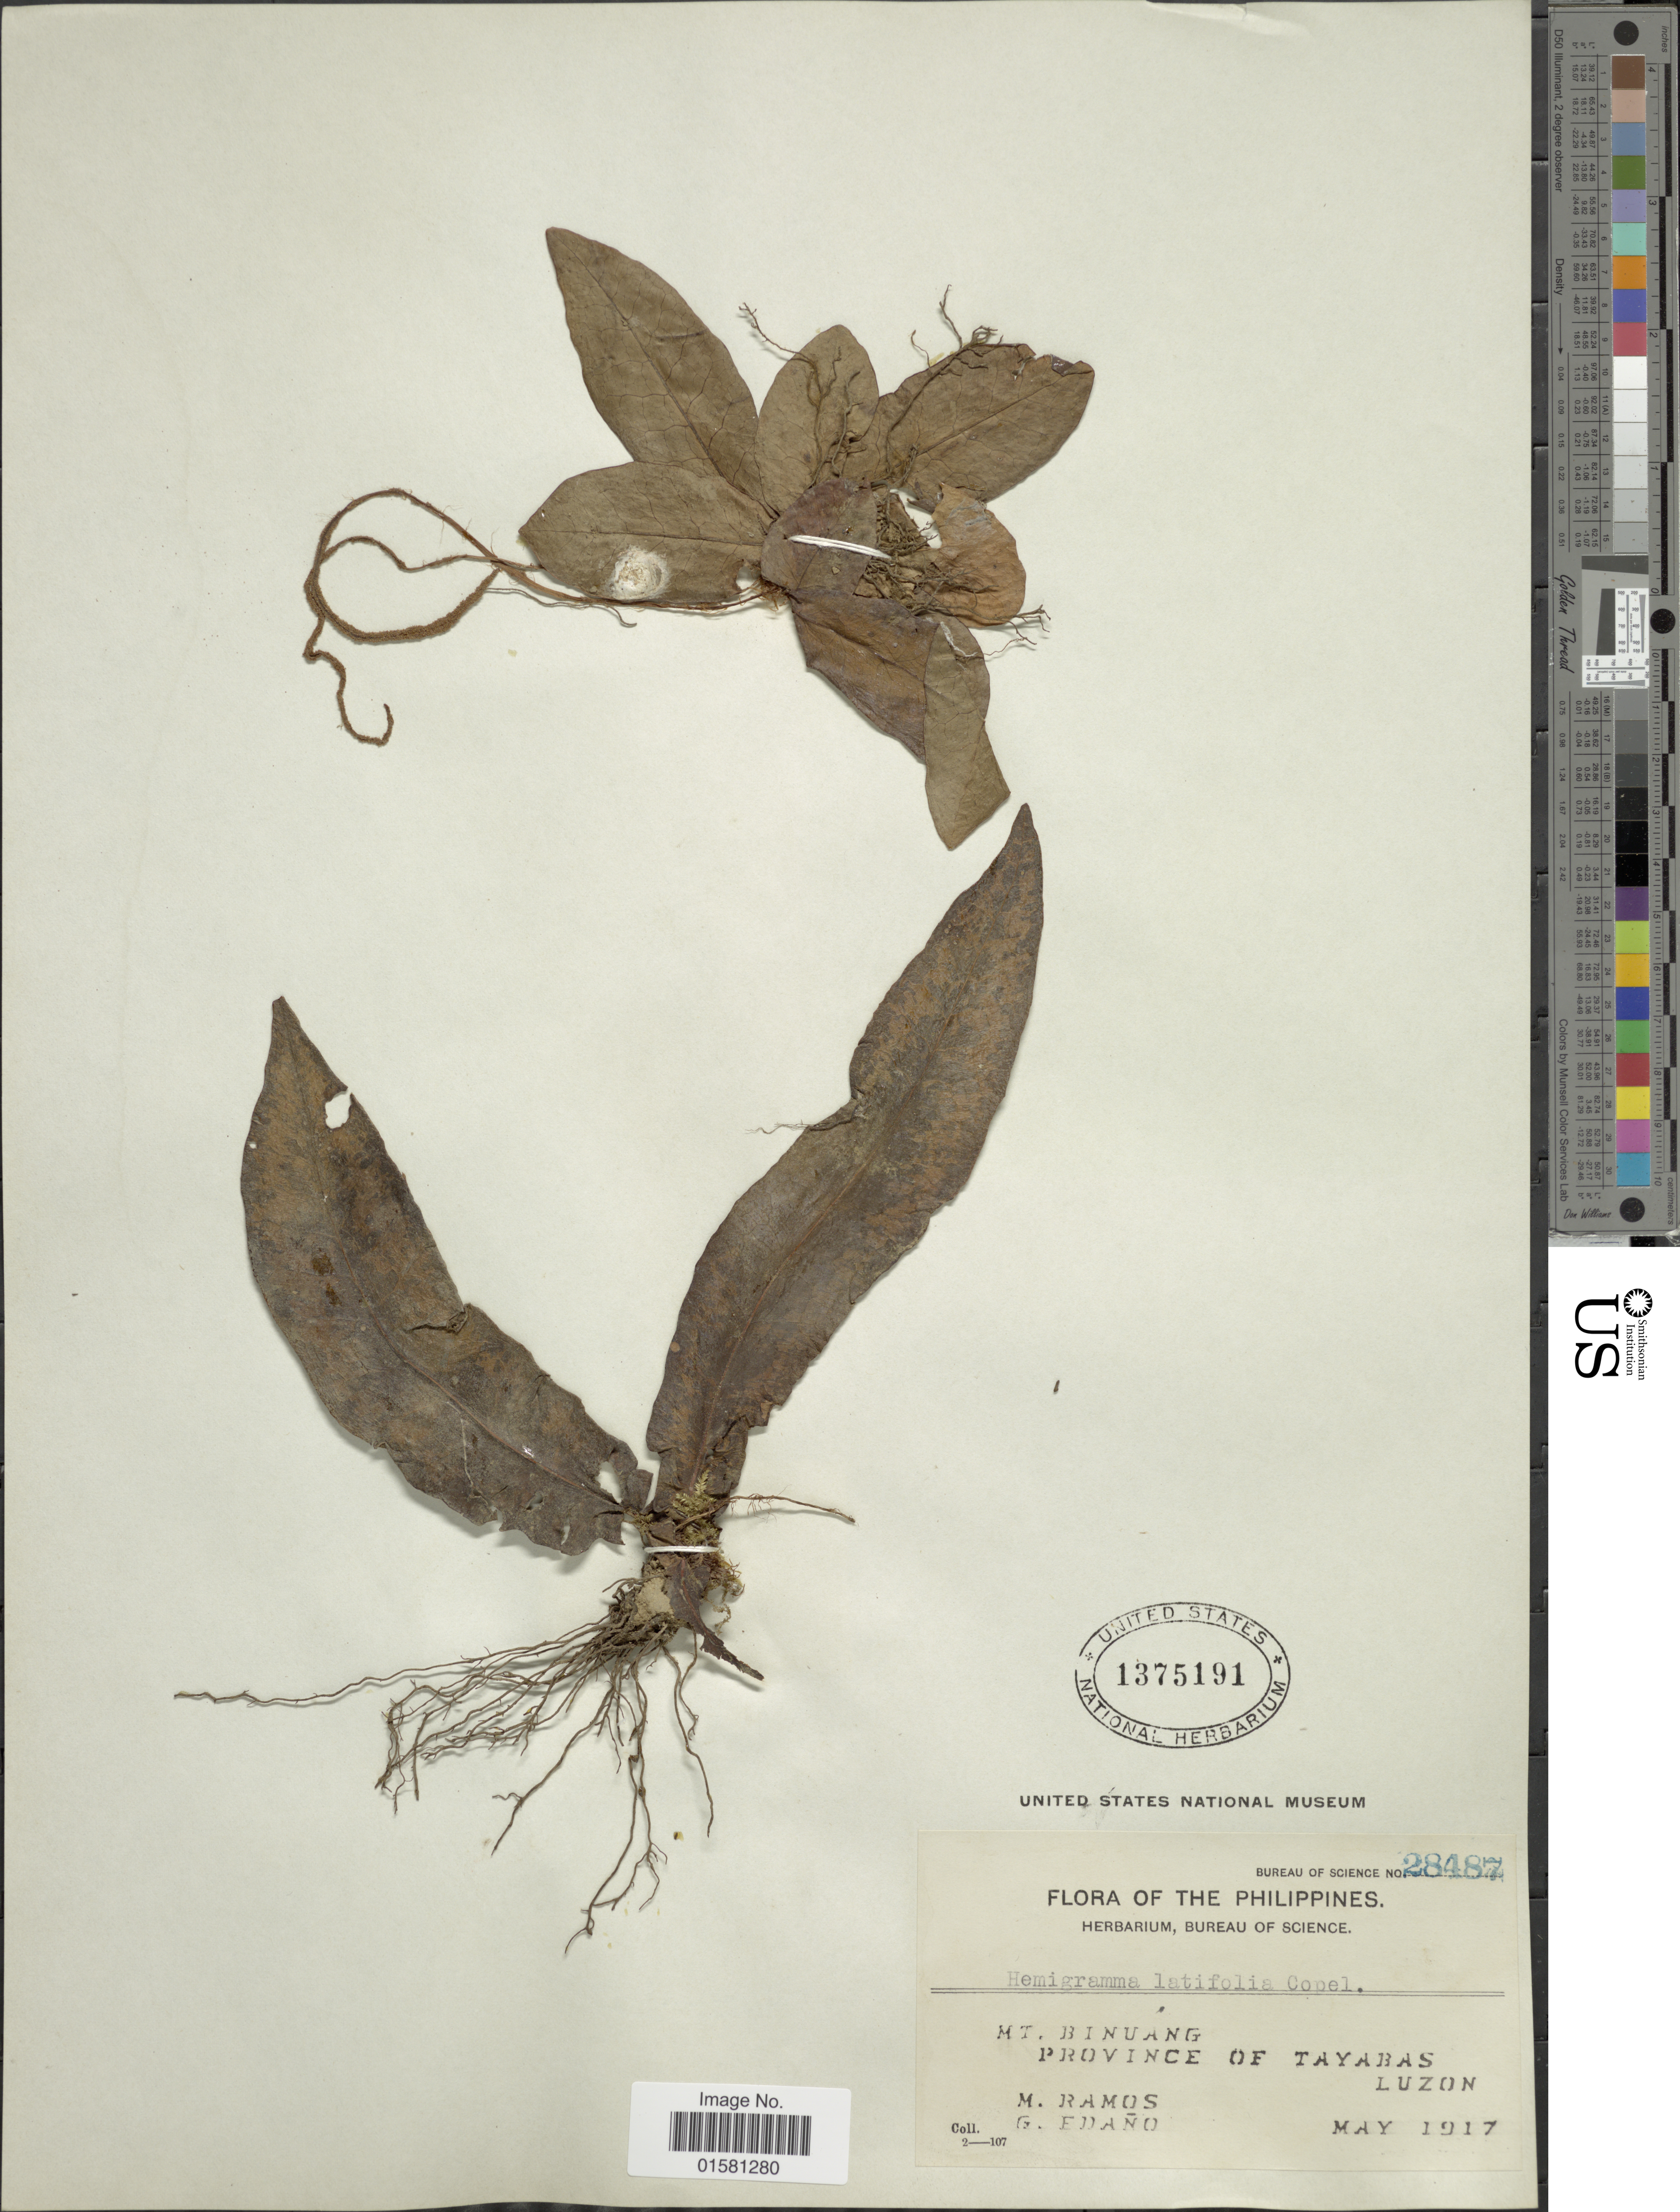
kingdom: Plantae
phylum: Tracheophyta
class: Polypodiopsida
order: Polypodiales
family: Tectariaceae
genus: Tectaria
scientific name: Tectaria taccifolia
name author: (Fée) M.G. Price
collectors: M. Ramos & G. Edaño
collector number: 28487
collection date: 1917-05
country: Philippines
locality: Philippines, Mt. Binuang Province of Tayabas, Luzon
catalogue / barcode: US 1375191